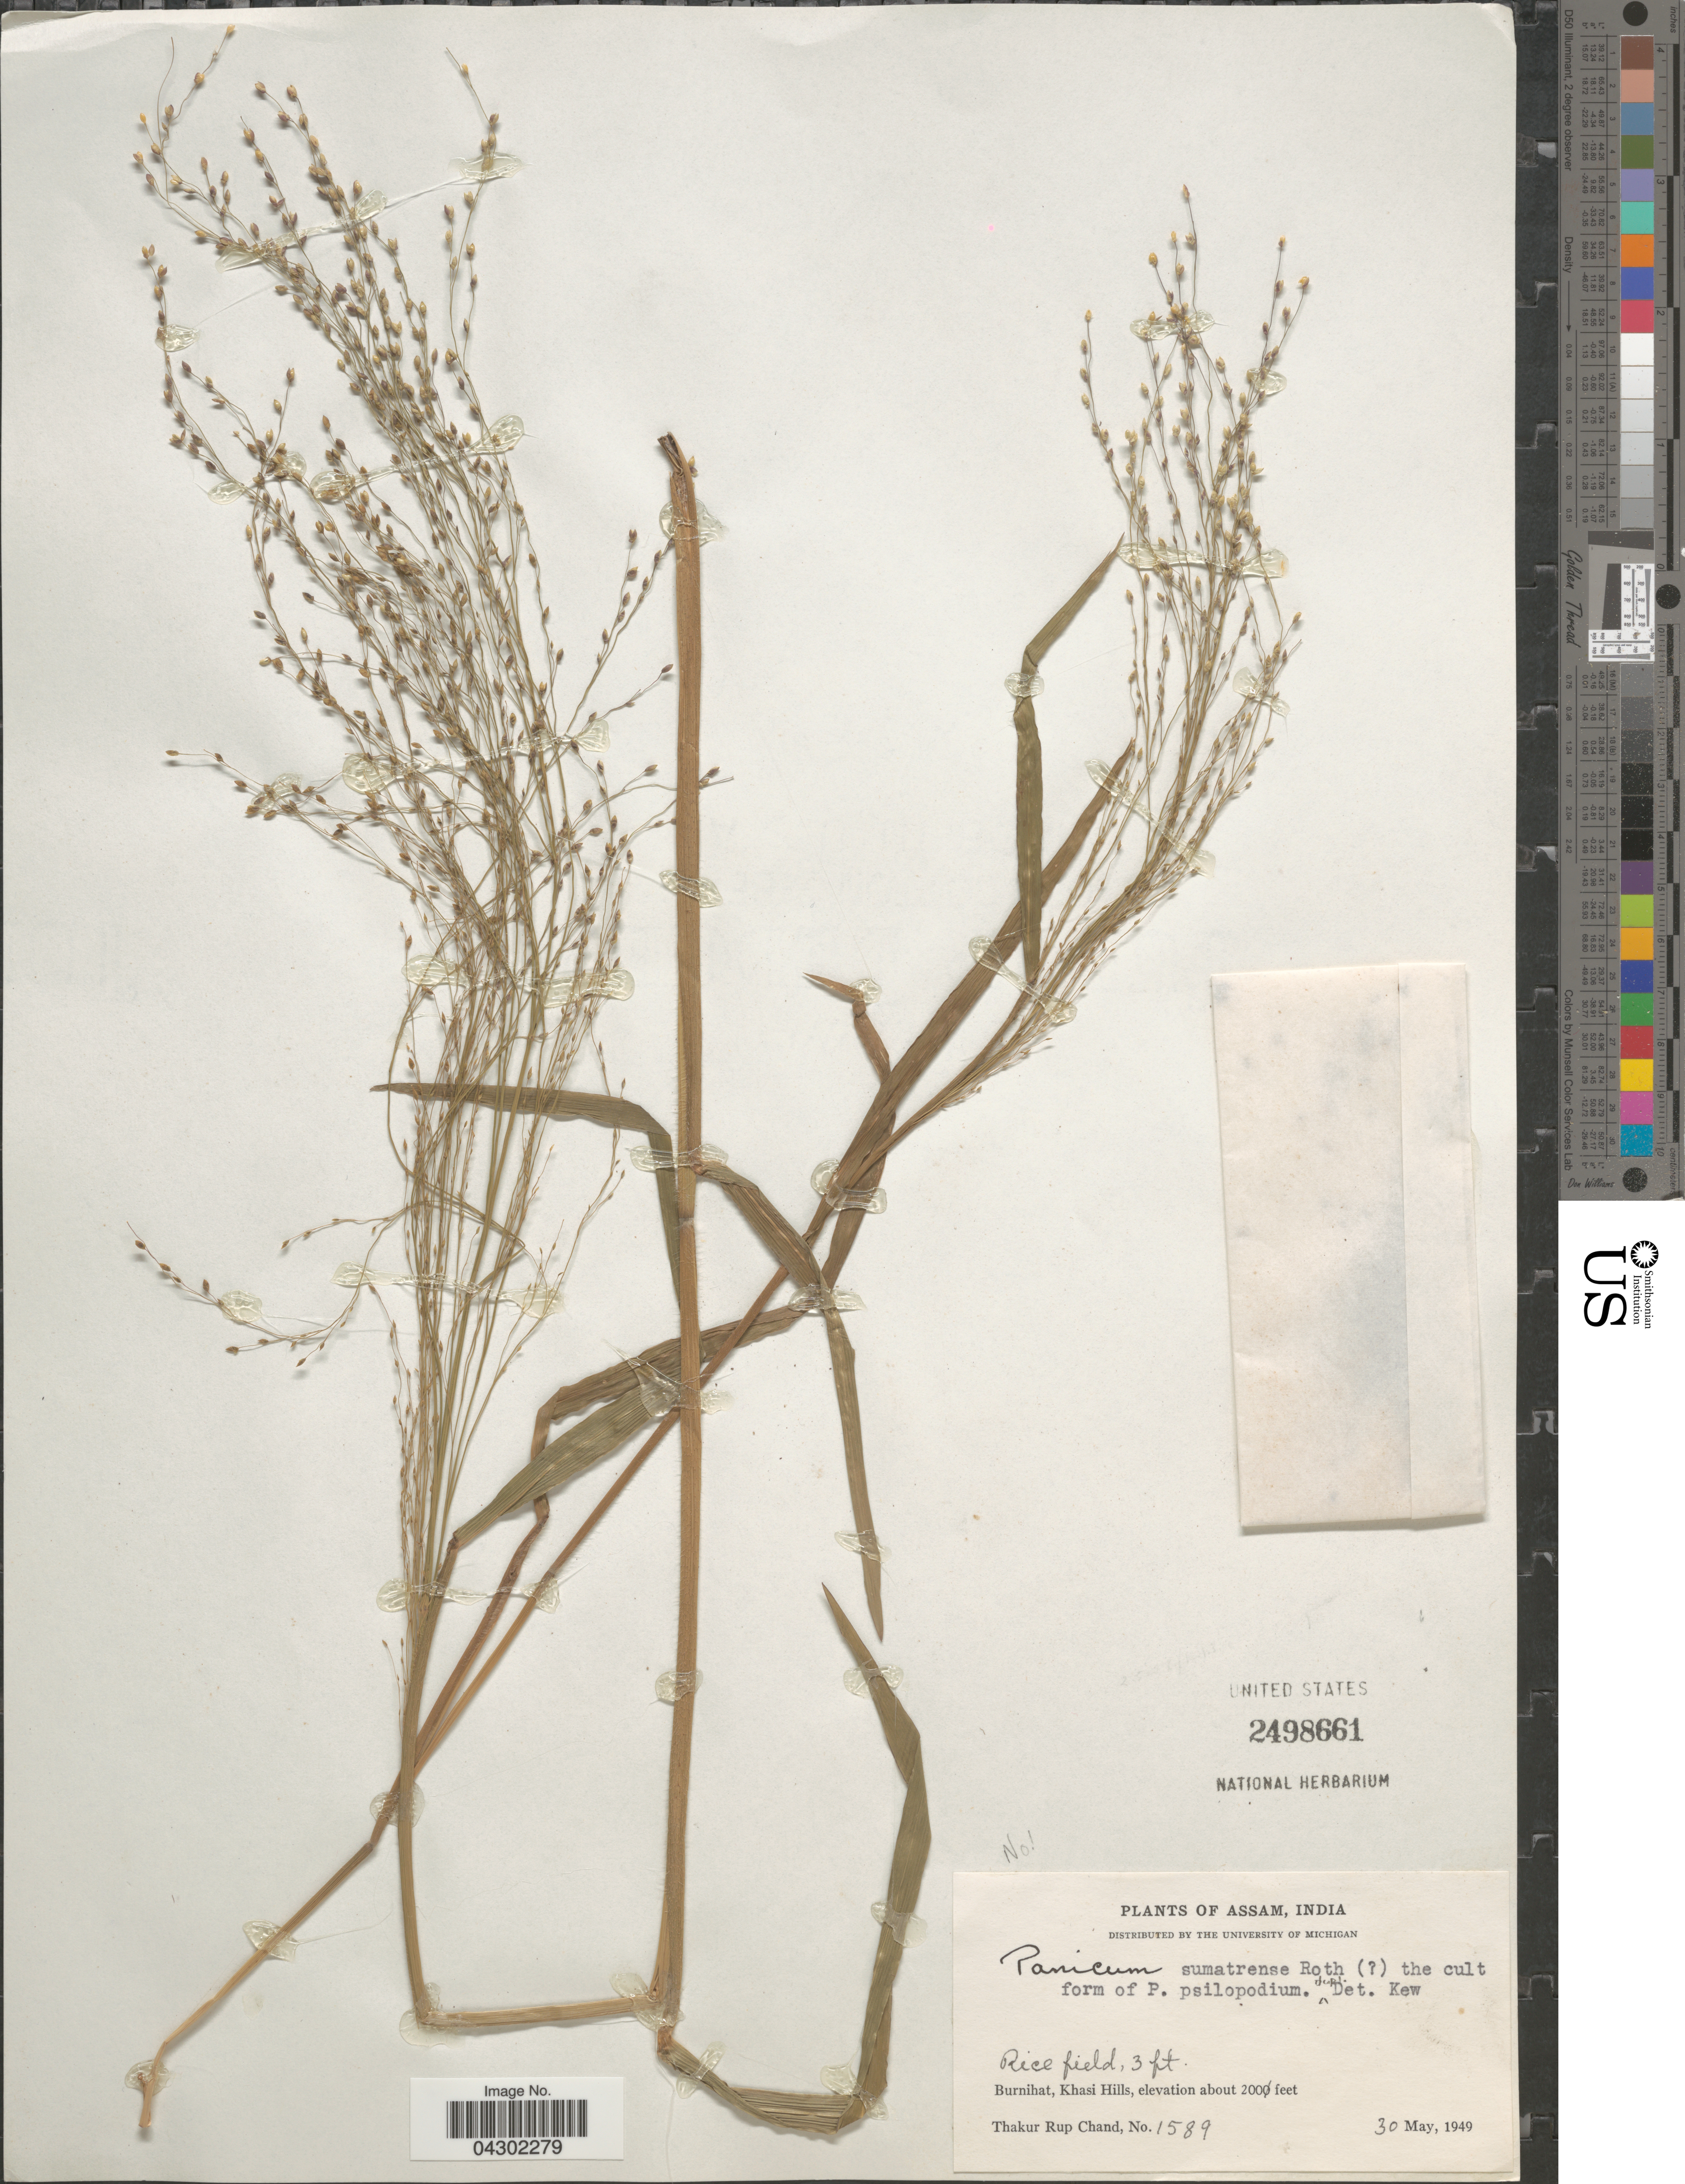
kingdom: Plantae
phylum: Tracheophyta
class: Liliopsida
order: Poales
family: Poaceae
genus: Panicum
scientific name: Panicum sumatrense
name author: P. Roth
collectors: T. R. Chand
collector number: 1589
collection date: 1949-05-30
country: India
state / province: Meghalaya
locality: Burnihat, Khasi Hills.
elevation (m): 61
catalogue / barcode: US 2498661